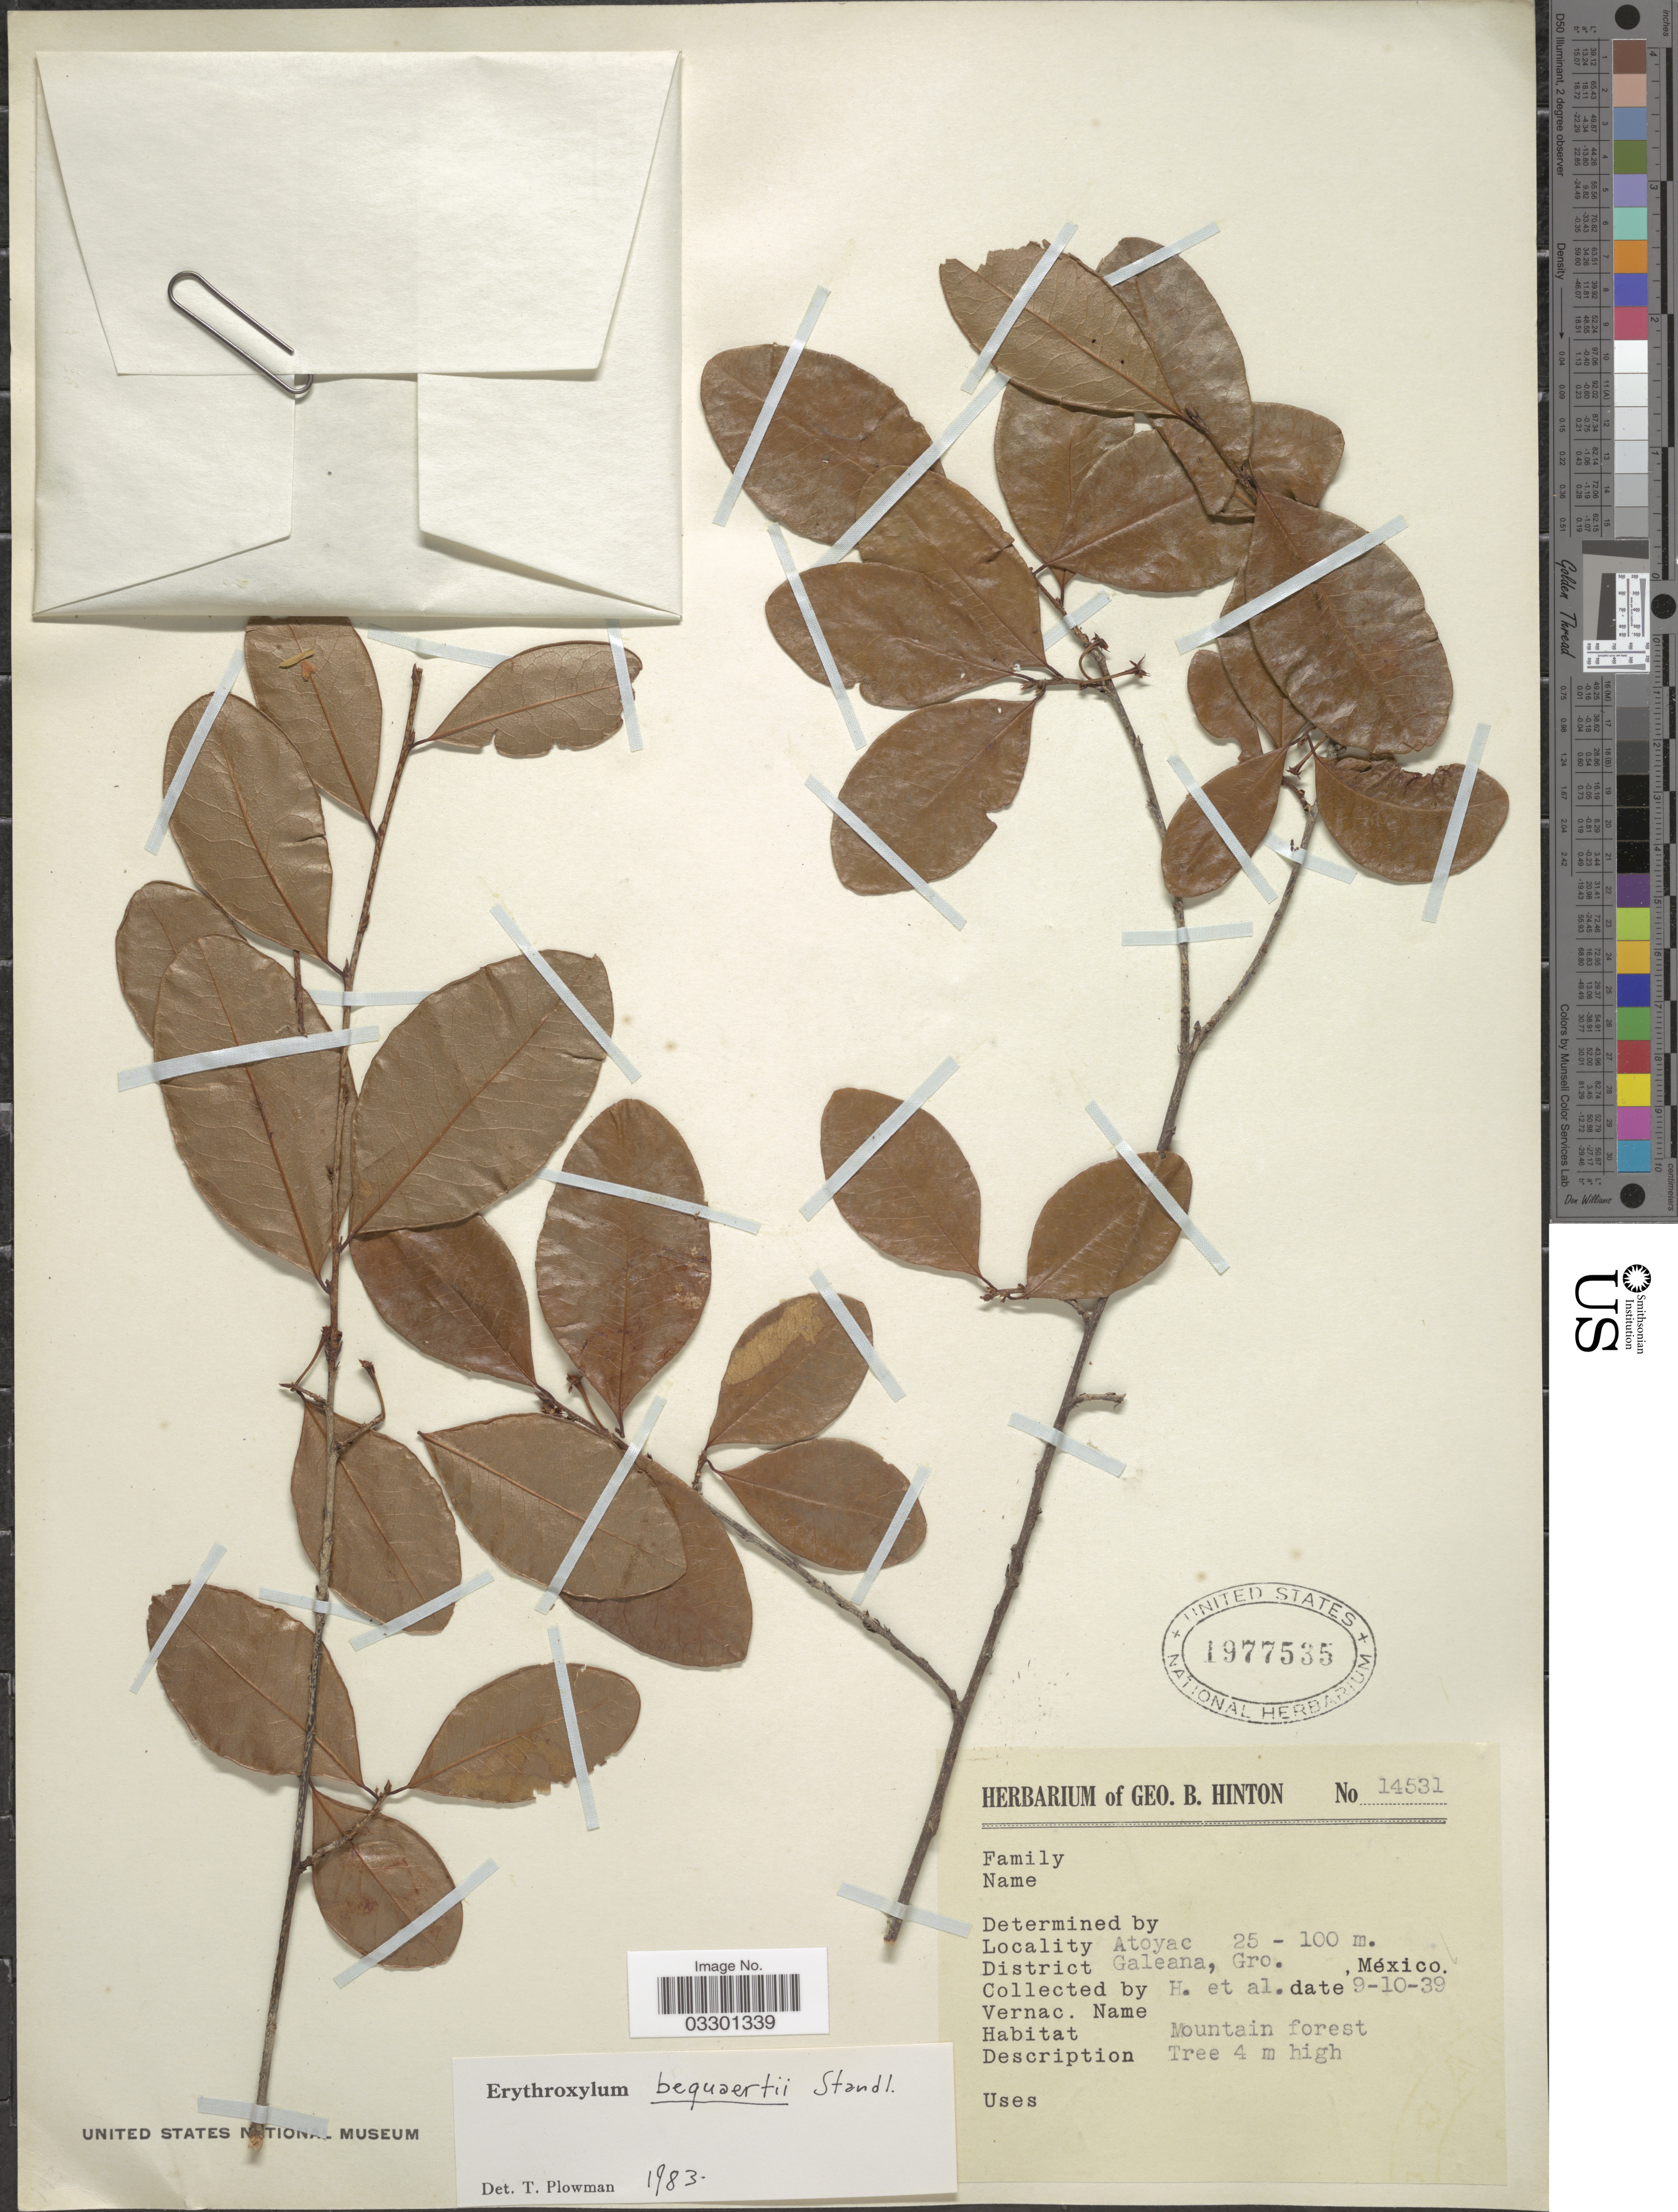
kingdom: Plantae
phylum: Tracheophyta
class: Magnoliopsida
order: Malpighiales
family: Erythroxylaceae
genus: Erythroxylum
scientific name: Erythroxylum bequaertii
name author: Standl.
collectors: G. B. Hinton & et al.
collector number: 14531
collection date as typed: Transcribed d/m/y: 9/10/39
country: Mexico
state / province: Guerrero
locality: Atoyac. District Galeana.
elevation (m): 25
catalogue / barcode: US 1977535